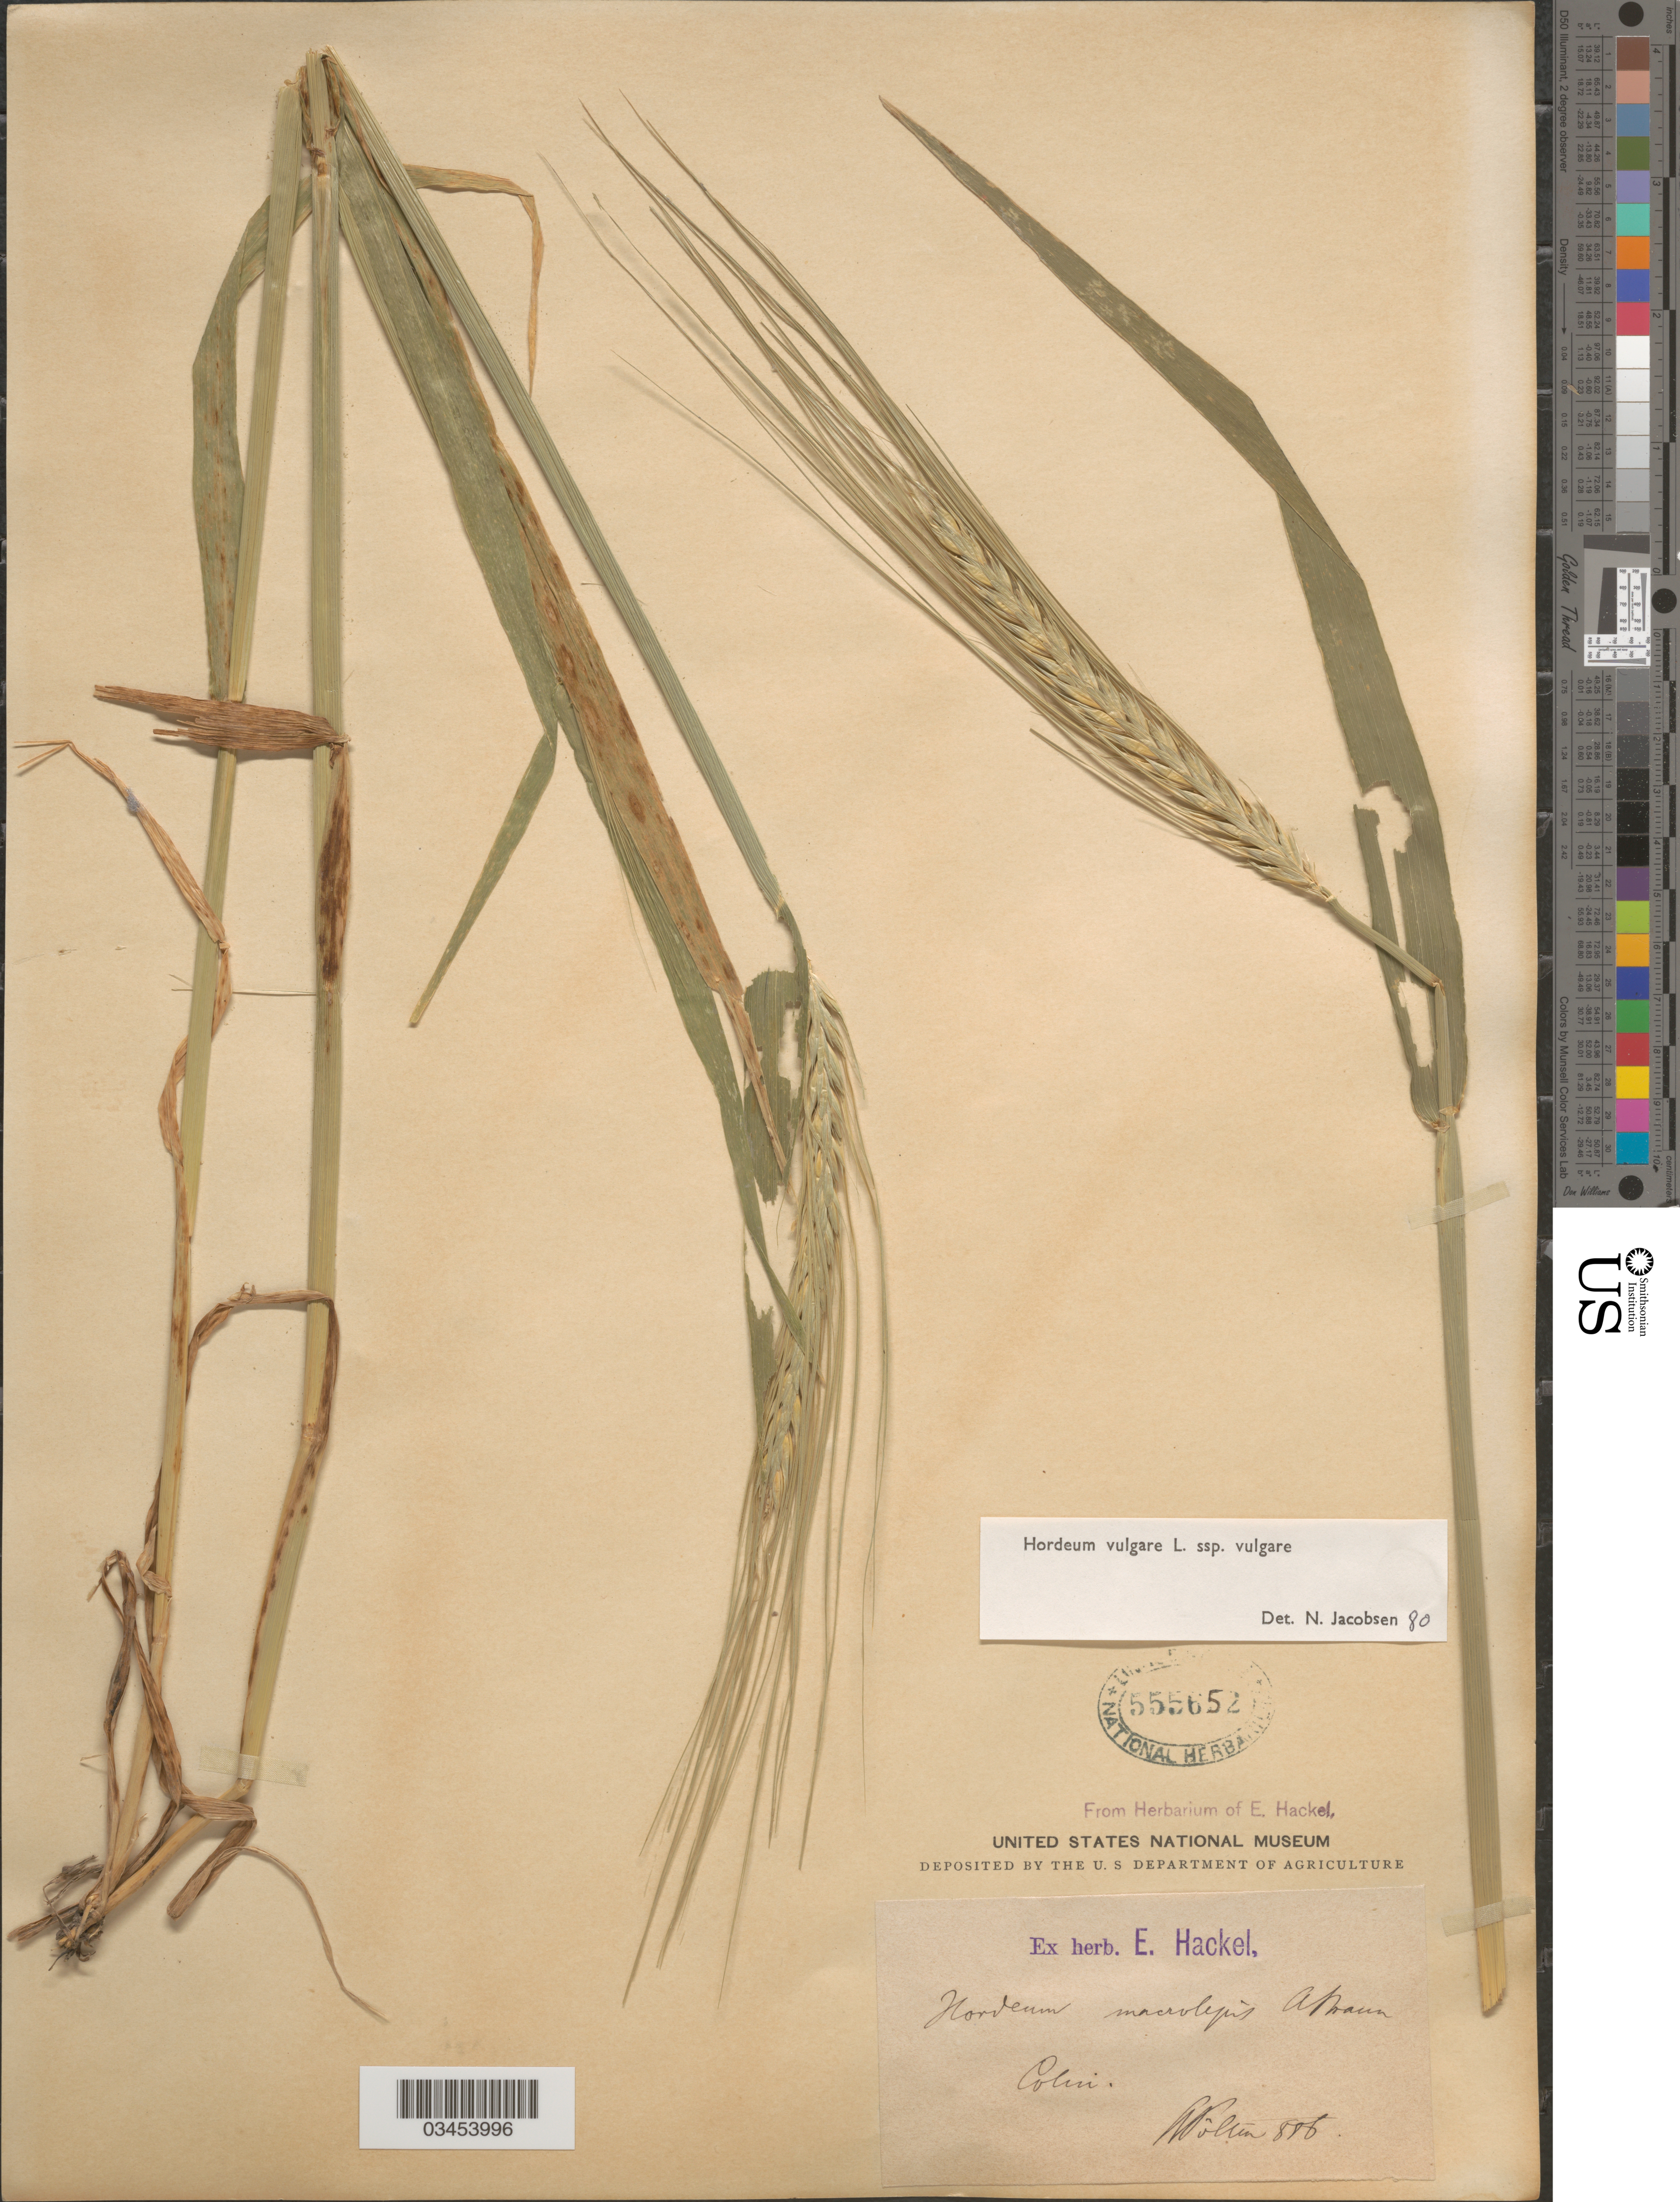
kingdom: Plantae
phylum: Tracheophyta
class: Liliopsida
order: Poales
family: Poaceae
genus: Hordeum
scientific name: Hordeum vulgare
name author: L.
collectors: ex herb. E. Hackel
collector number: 886*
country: Austria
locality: Colin. St. Polten.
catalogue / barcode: US 555652